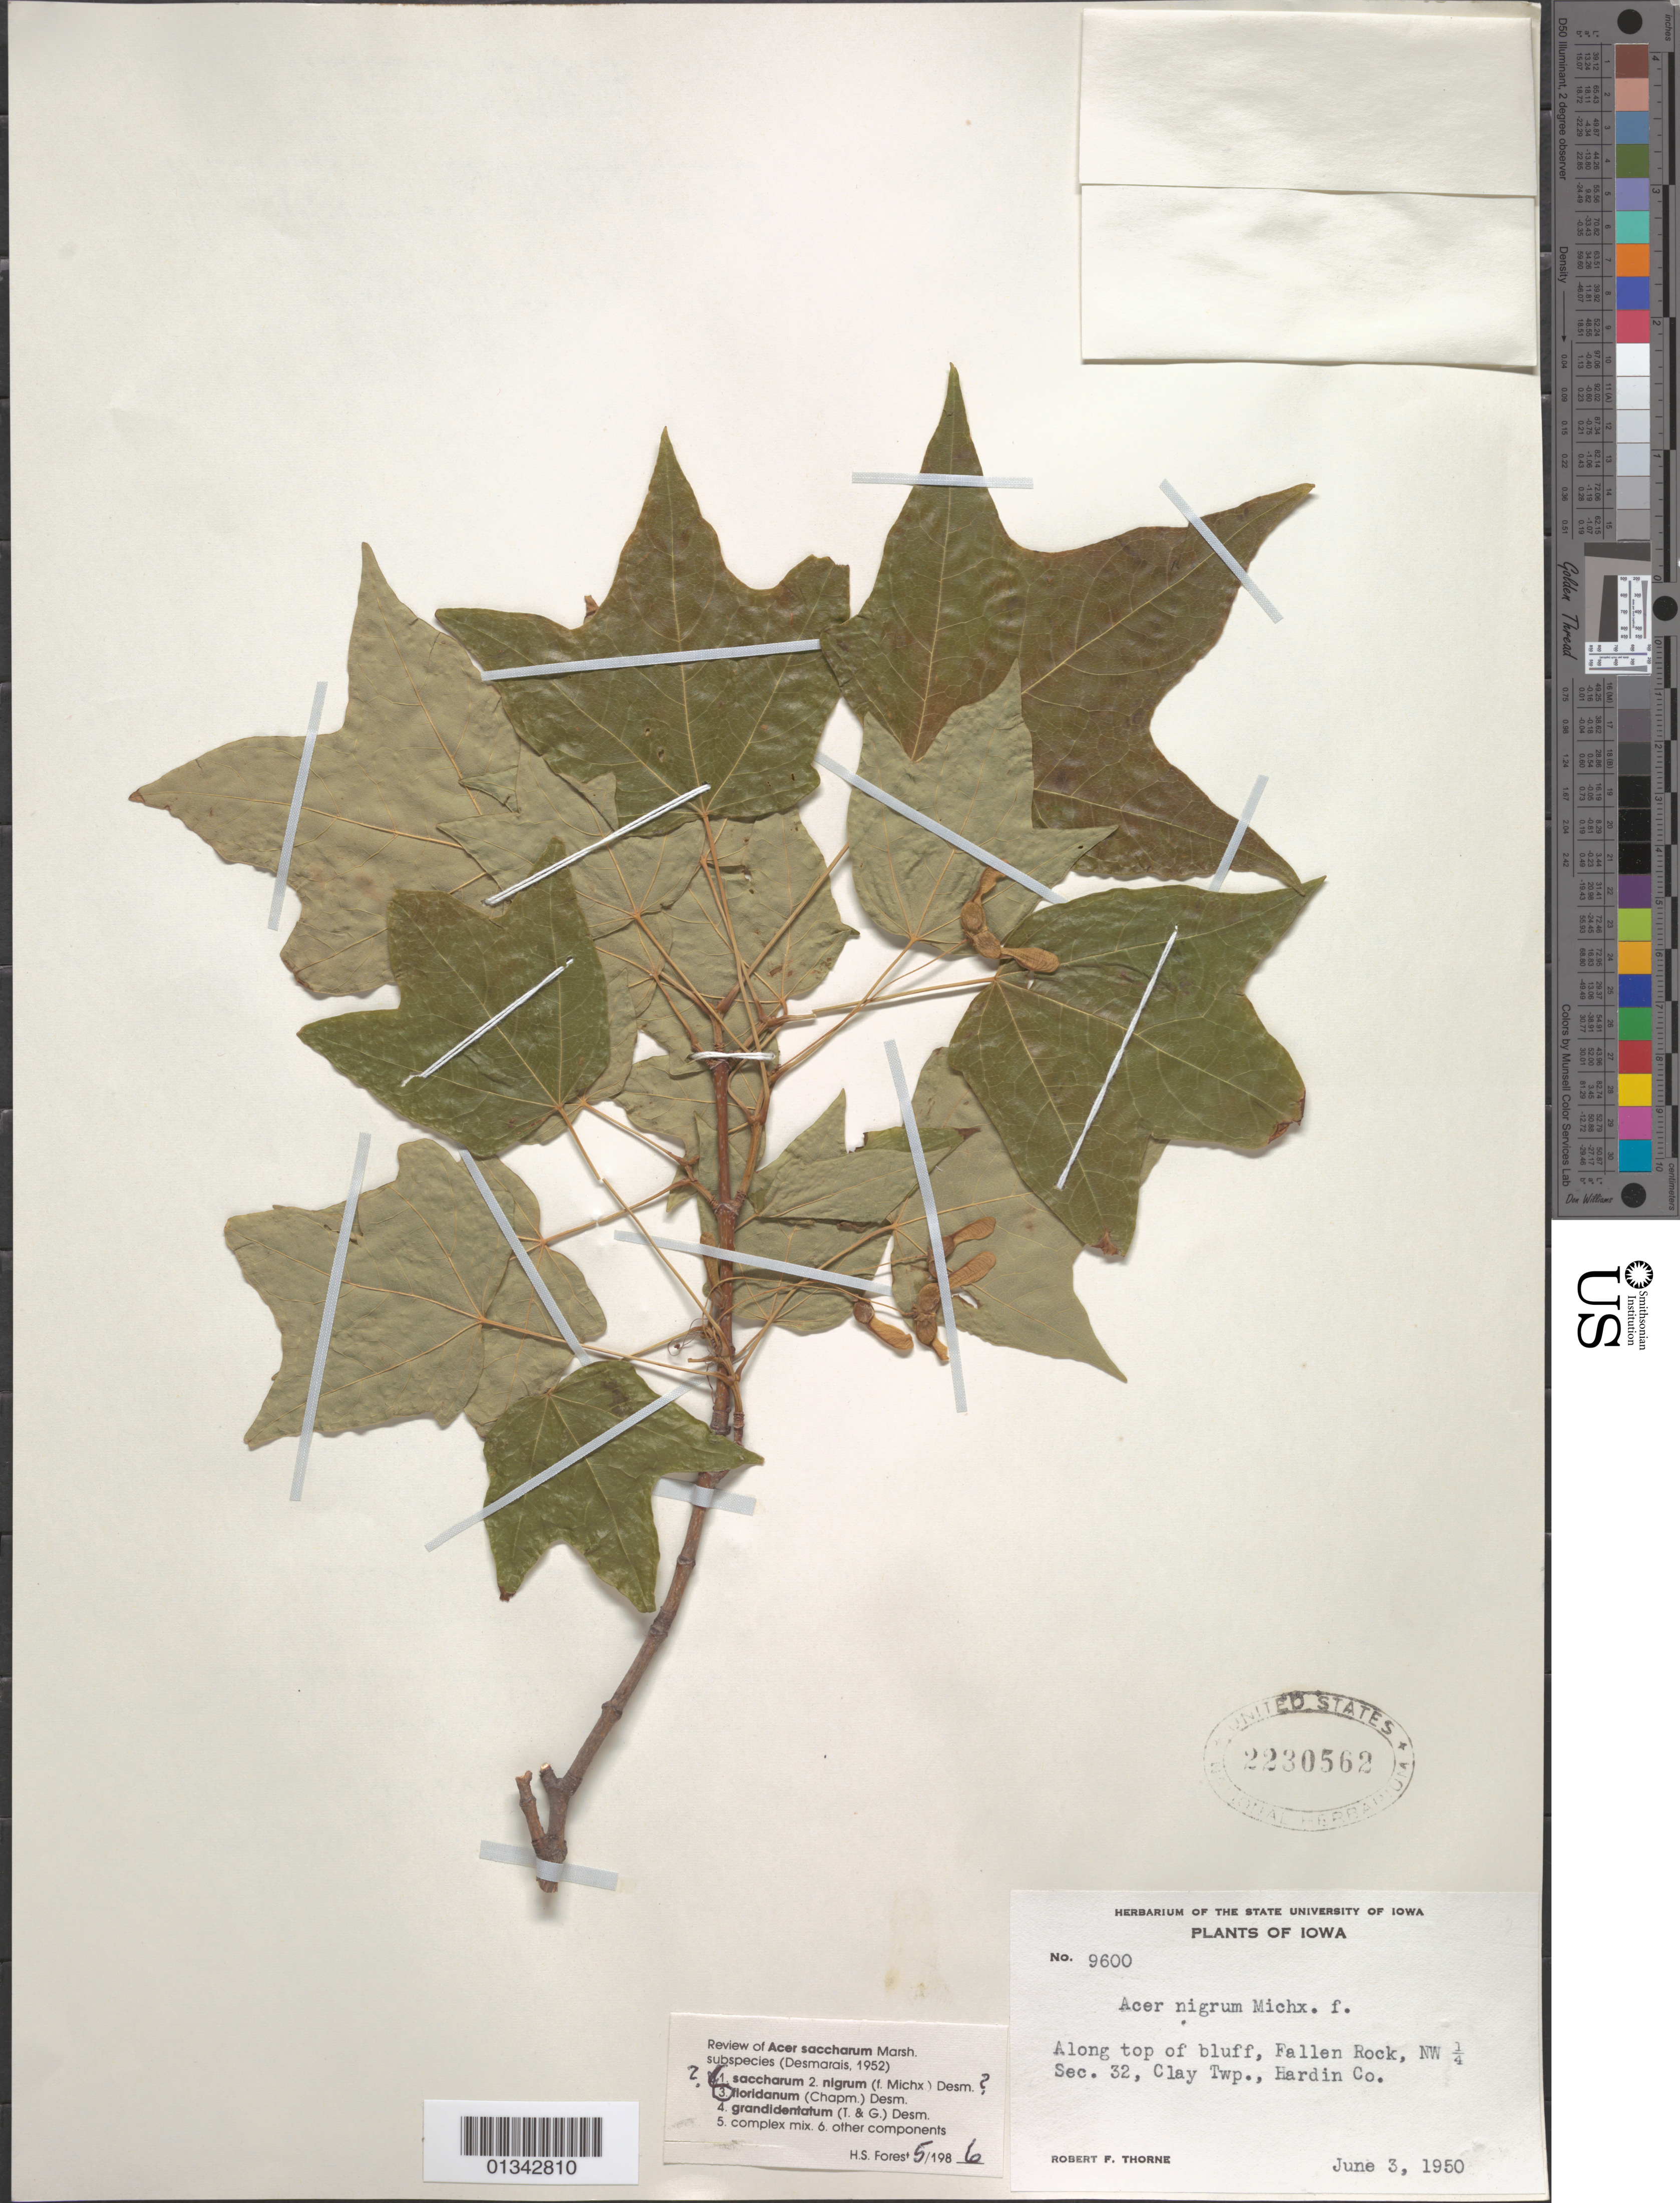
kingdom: Plantae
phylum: Tracheophyta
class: Magnoliopsida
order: Sapindales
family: Sapindaceae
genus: Acer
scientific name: Acer saccharum subsp. floridanum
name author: (Chapm.) Desmarais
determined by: Forest, H. S.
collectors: R. F. Thorne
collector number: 9600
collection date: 1950-06-03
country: United States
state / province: Iowa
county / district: Hardin County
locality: Fallen Rock, NW 1/4 Sec. 32, Clay Twp.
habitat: Along top of bluff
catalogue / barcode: US 2230562